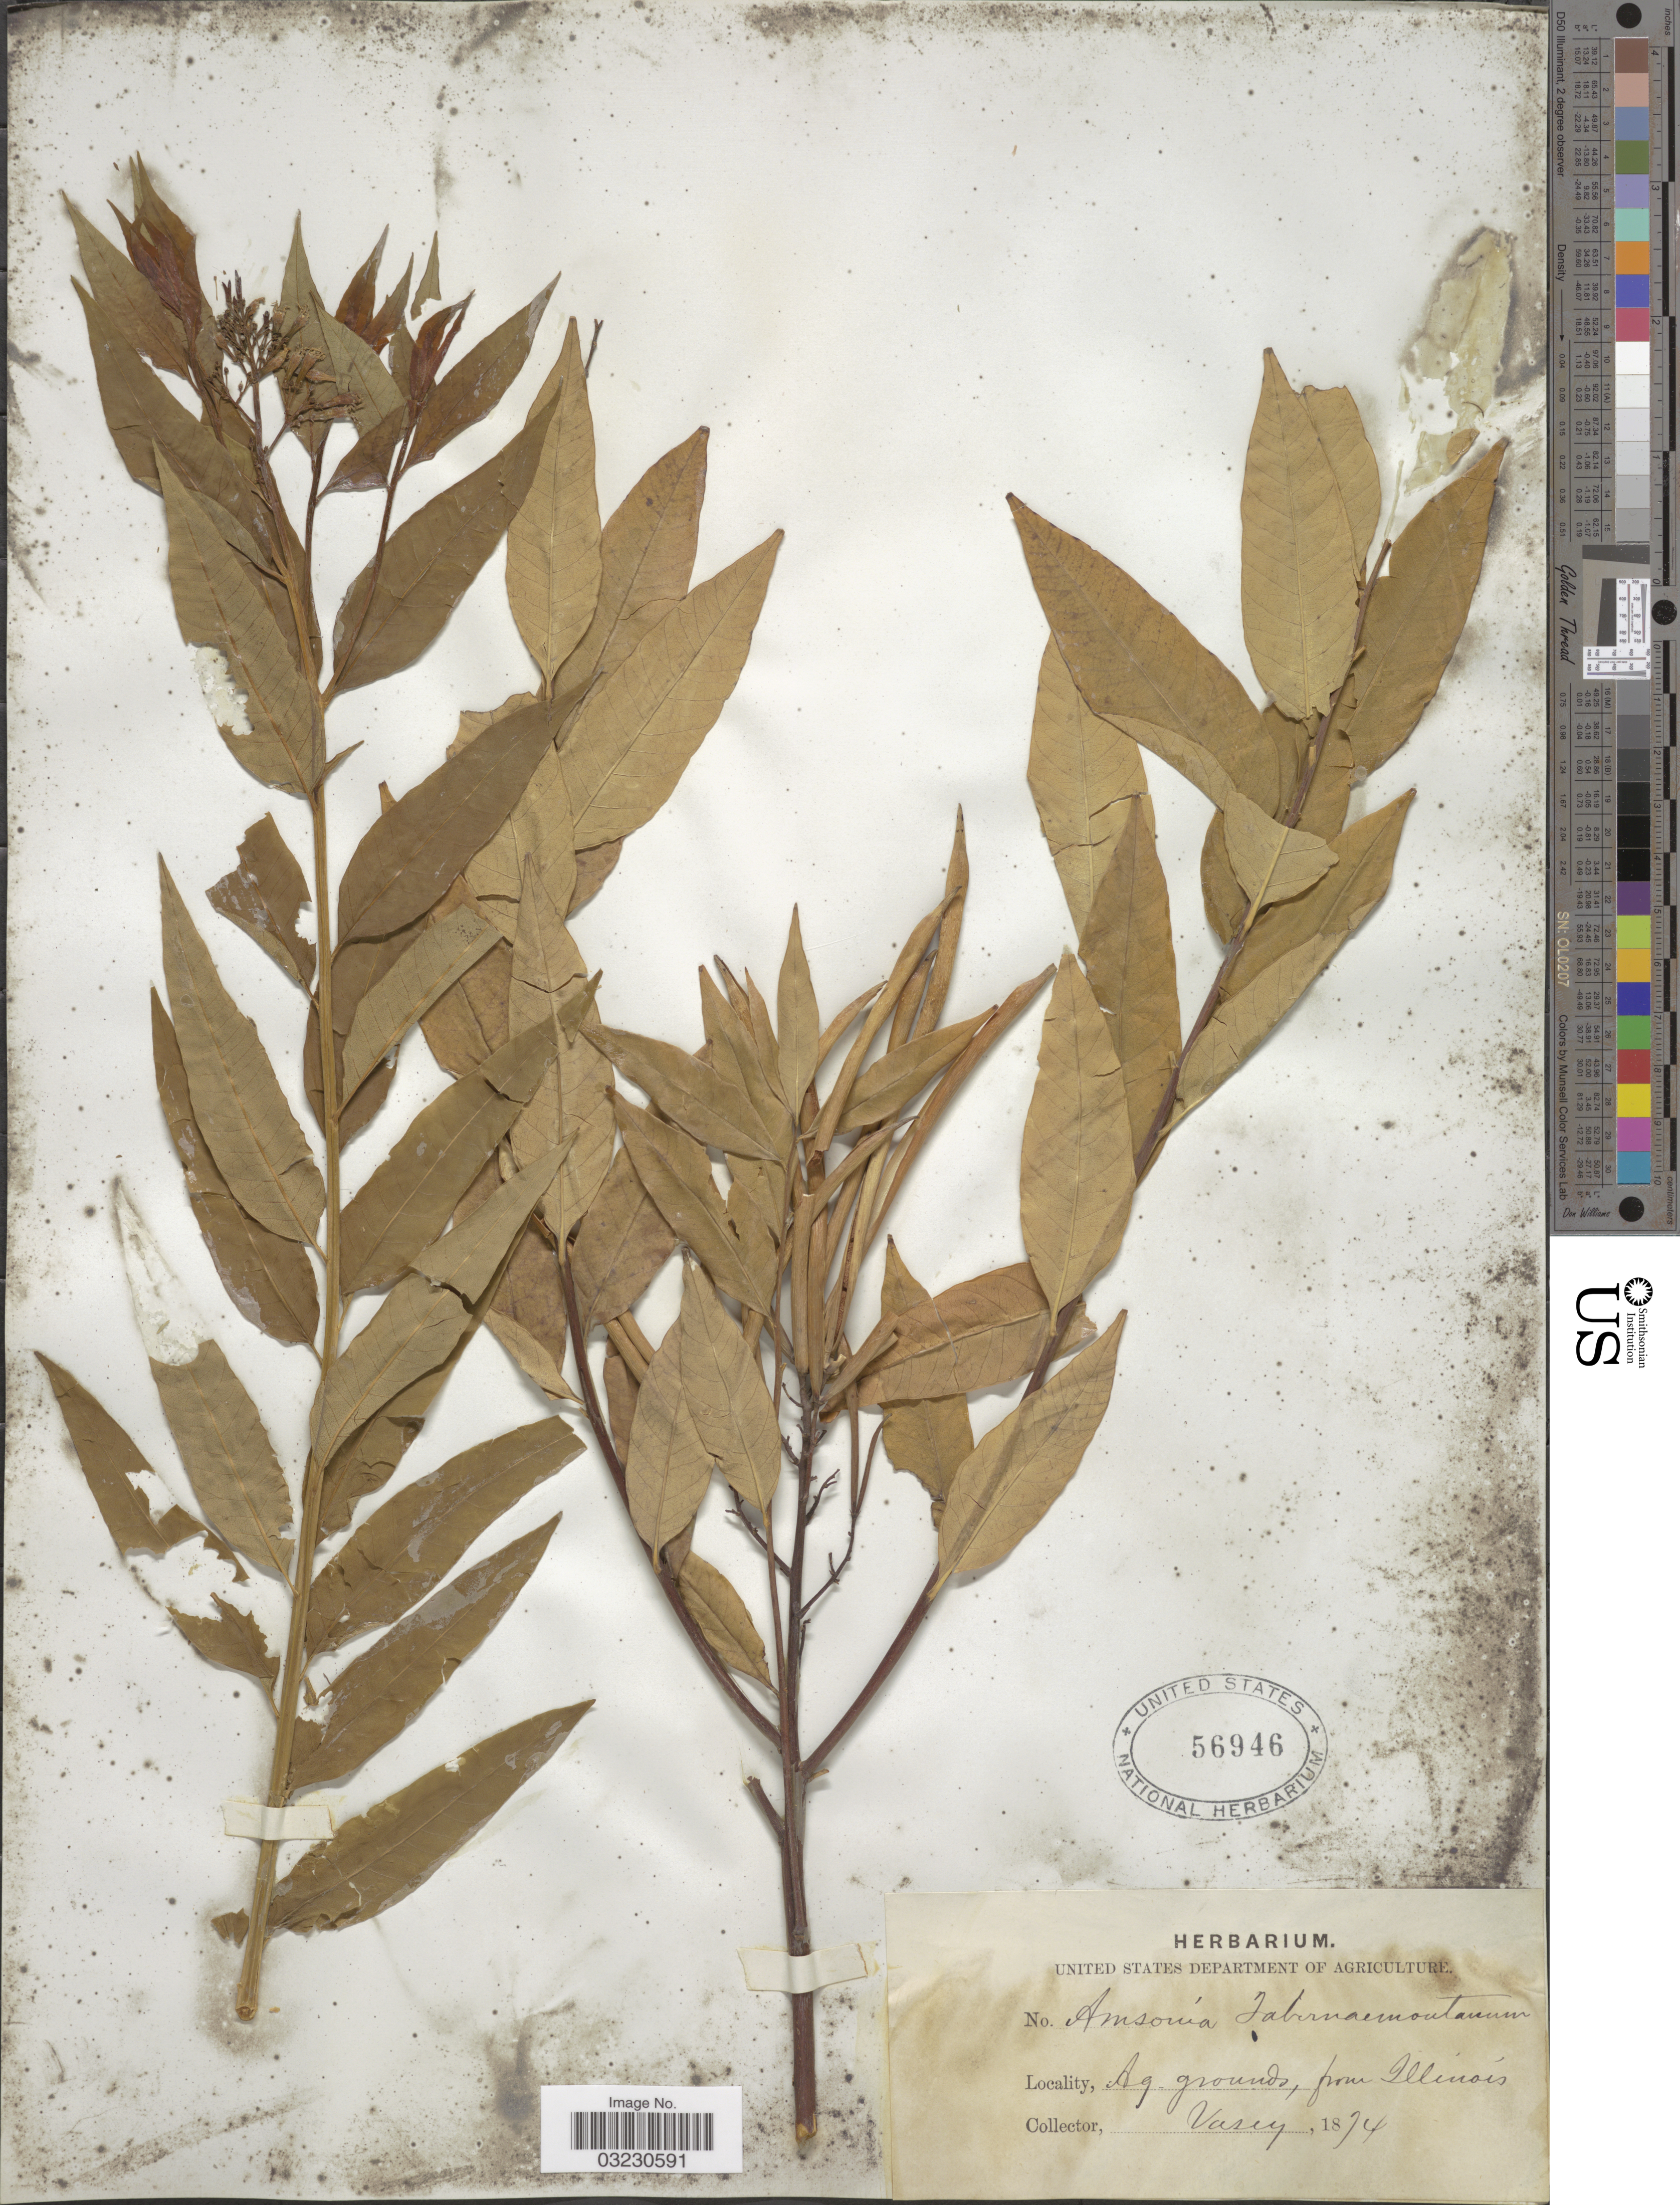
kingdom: Plantae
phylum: Tracheophyta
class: Magnoliopsida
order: Gentianales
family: Apocynaceae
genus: Amsonia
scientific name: Amsonia tabernaemontana var. salicifolia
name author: (Pursh) Woodson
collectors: Vasey, --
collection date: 1874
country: United States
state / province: Illinois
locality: Ag. grounds, from Illinois.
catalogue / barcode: US 56946